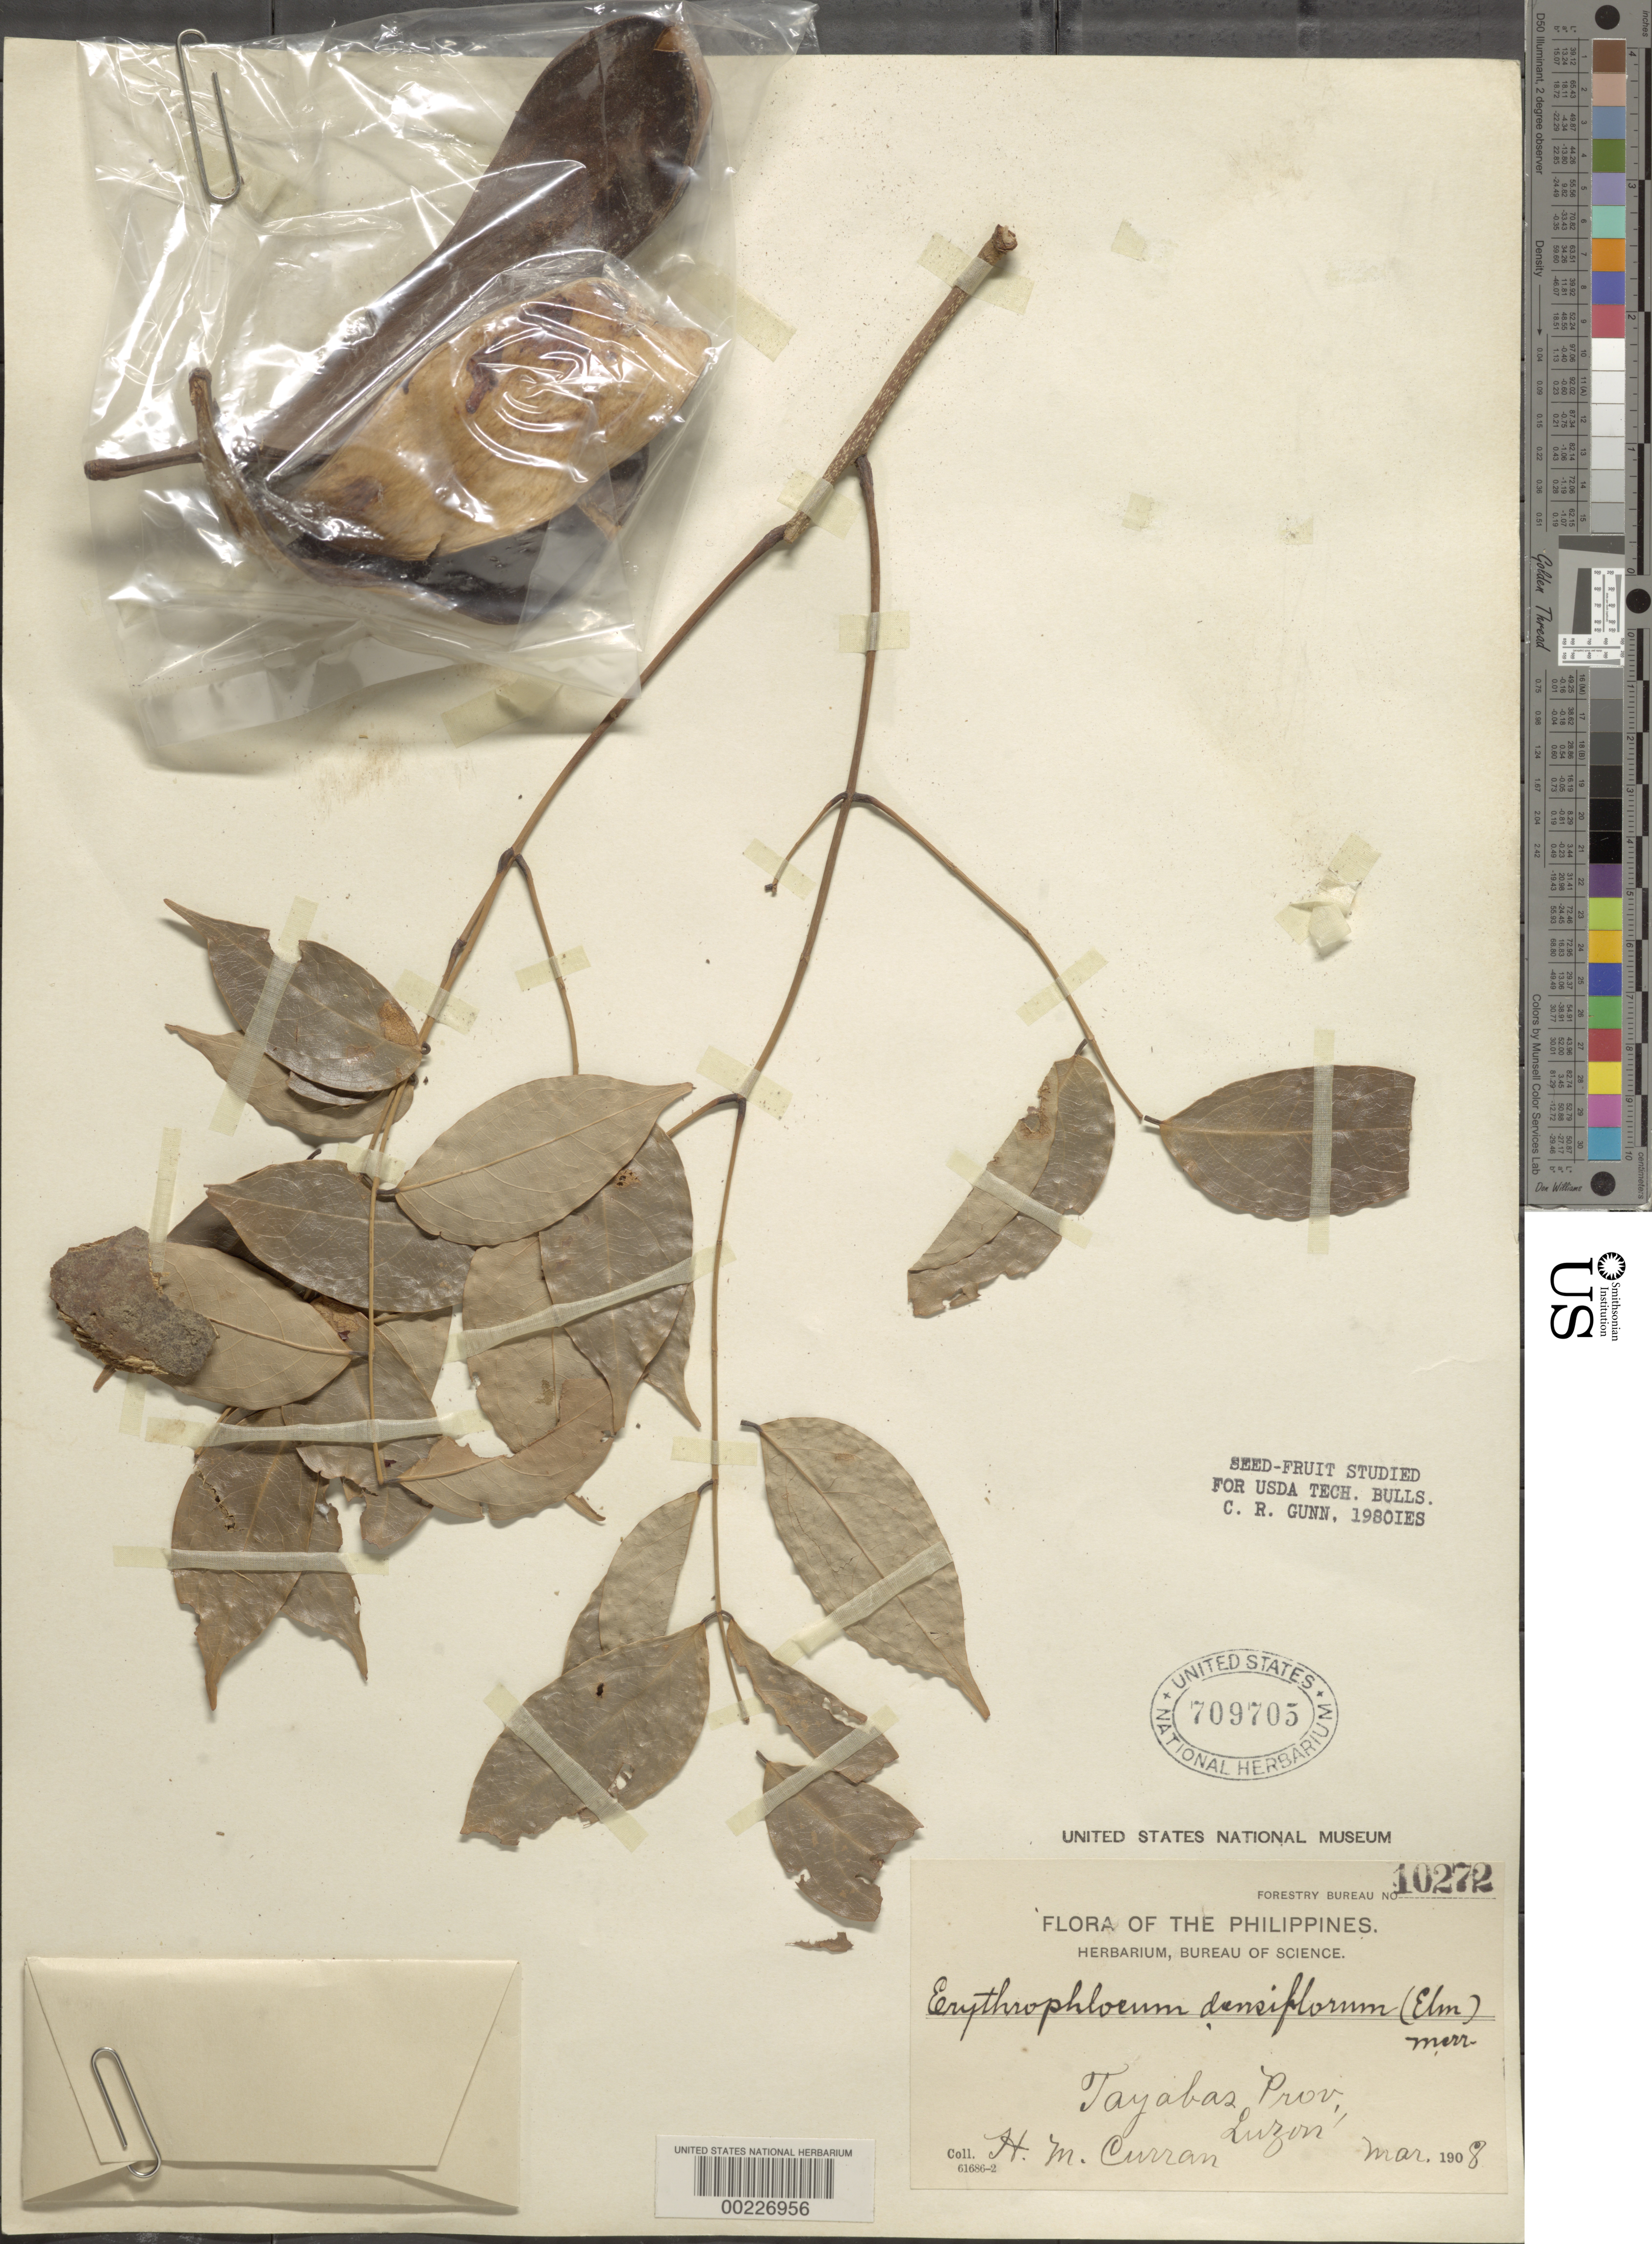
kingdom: Plantae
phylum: Tracheophyta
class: Magnoliopsida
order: Fabales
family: Fabaceae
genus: Erythrophleum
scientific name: Erythrophleum densiflorum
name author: (Elmer) Merr. & Rolfe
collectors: H. M. Curran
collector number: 10272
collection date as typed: Mar 1908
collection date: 1908-03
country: Philippines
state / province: Calabarzon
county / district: Quezon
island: Luzon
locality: Tayabas prov. [= quezon province]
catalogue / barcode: US 709705